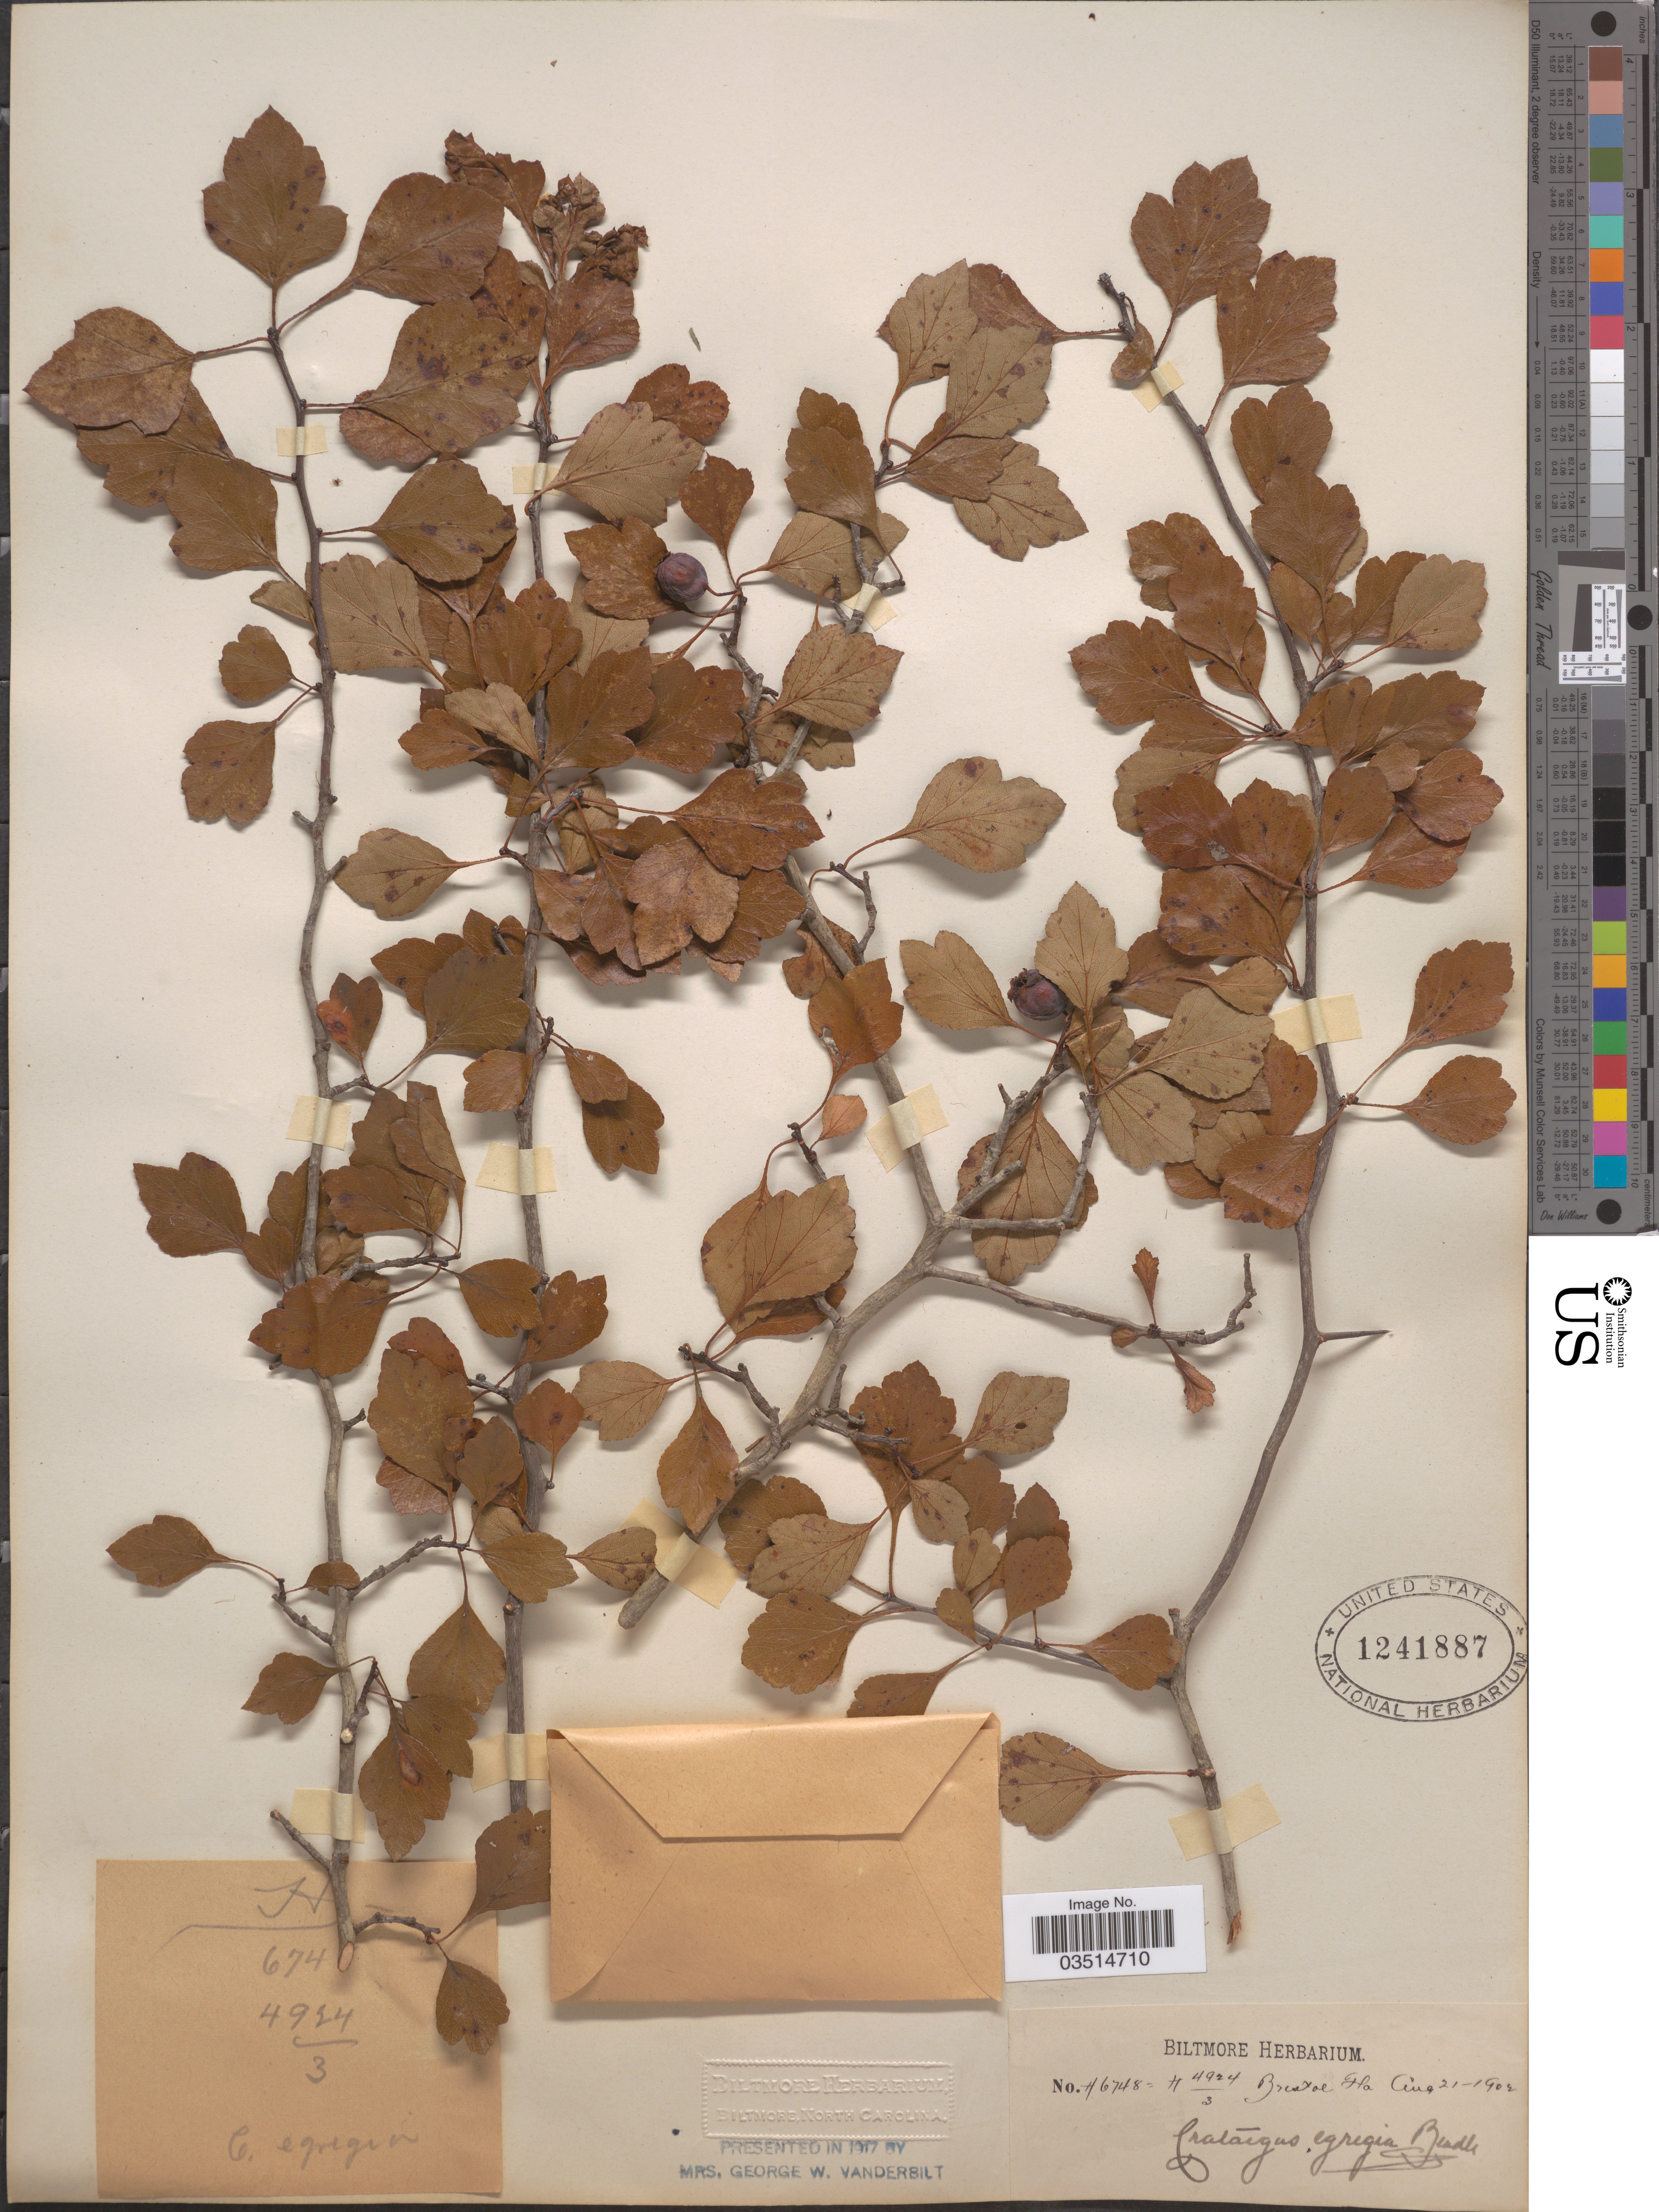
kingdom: Plantae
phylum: Tracheophyta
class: Magnoliopsida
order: Rosales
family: Rosaceae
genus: Crataegus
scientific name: Crataegus egregia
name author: Beadle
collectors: ex herb. Biltmore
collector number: H6748=H4924/3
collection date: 1902-08-21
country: United States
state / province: Florida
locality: Bristol.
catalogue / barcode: US 1241887